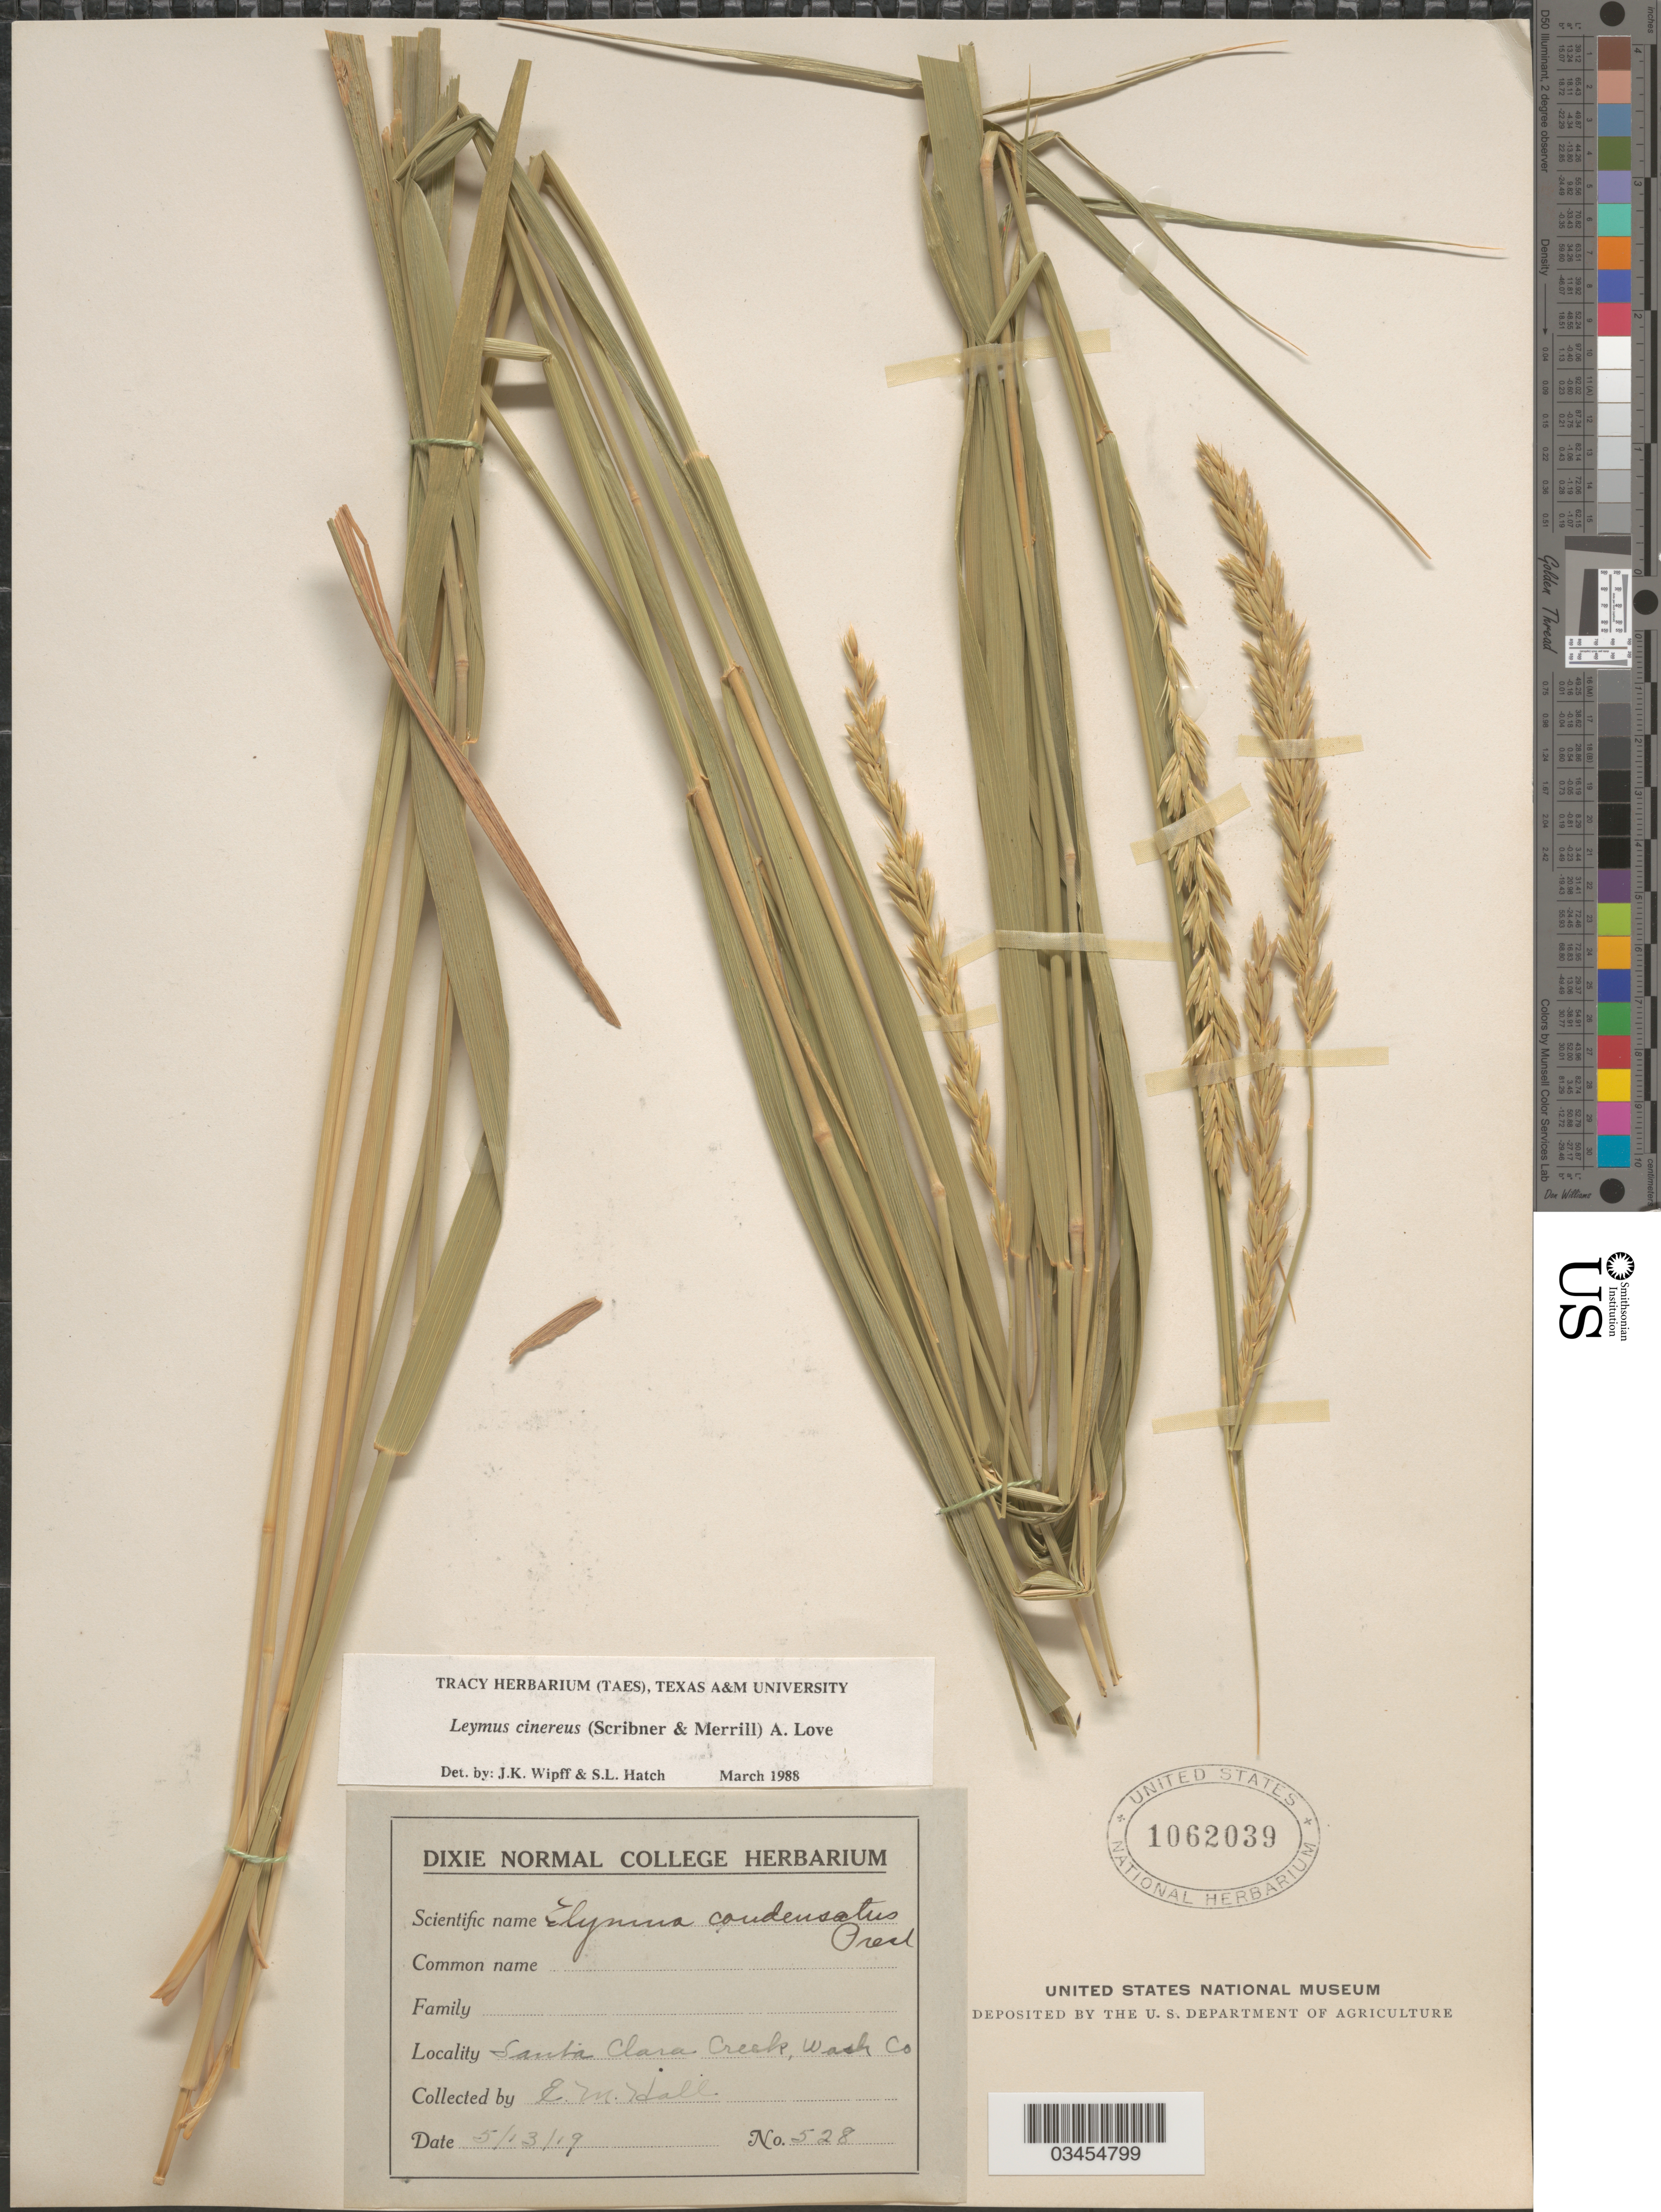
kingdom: Plantae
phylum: Tracheophyta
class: Liliopsida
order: Poales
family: Poaceae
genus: Leymus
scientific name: Leymus cinereus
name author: (Scribn. & Merr.) Á. Löve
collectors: E. Hall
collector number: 528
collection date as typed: Transcribed d/m/y: 13/5/19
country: United States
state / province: Utah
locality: Santa Clara Creek, Wash Co.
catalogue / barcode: US 1062039